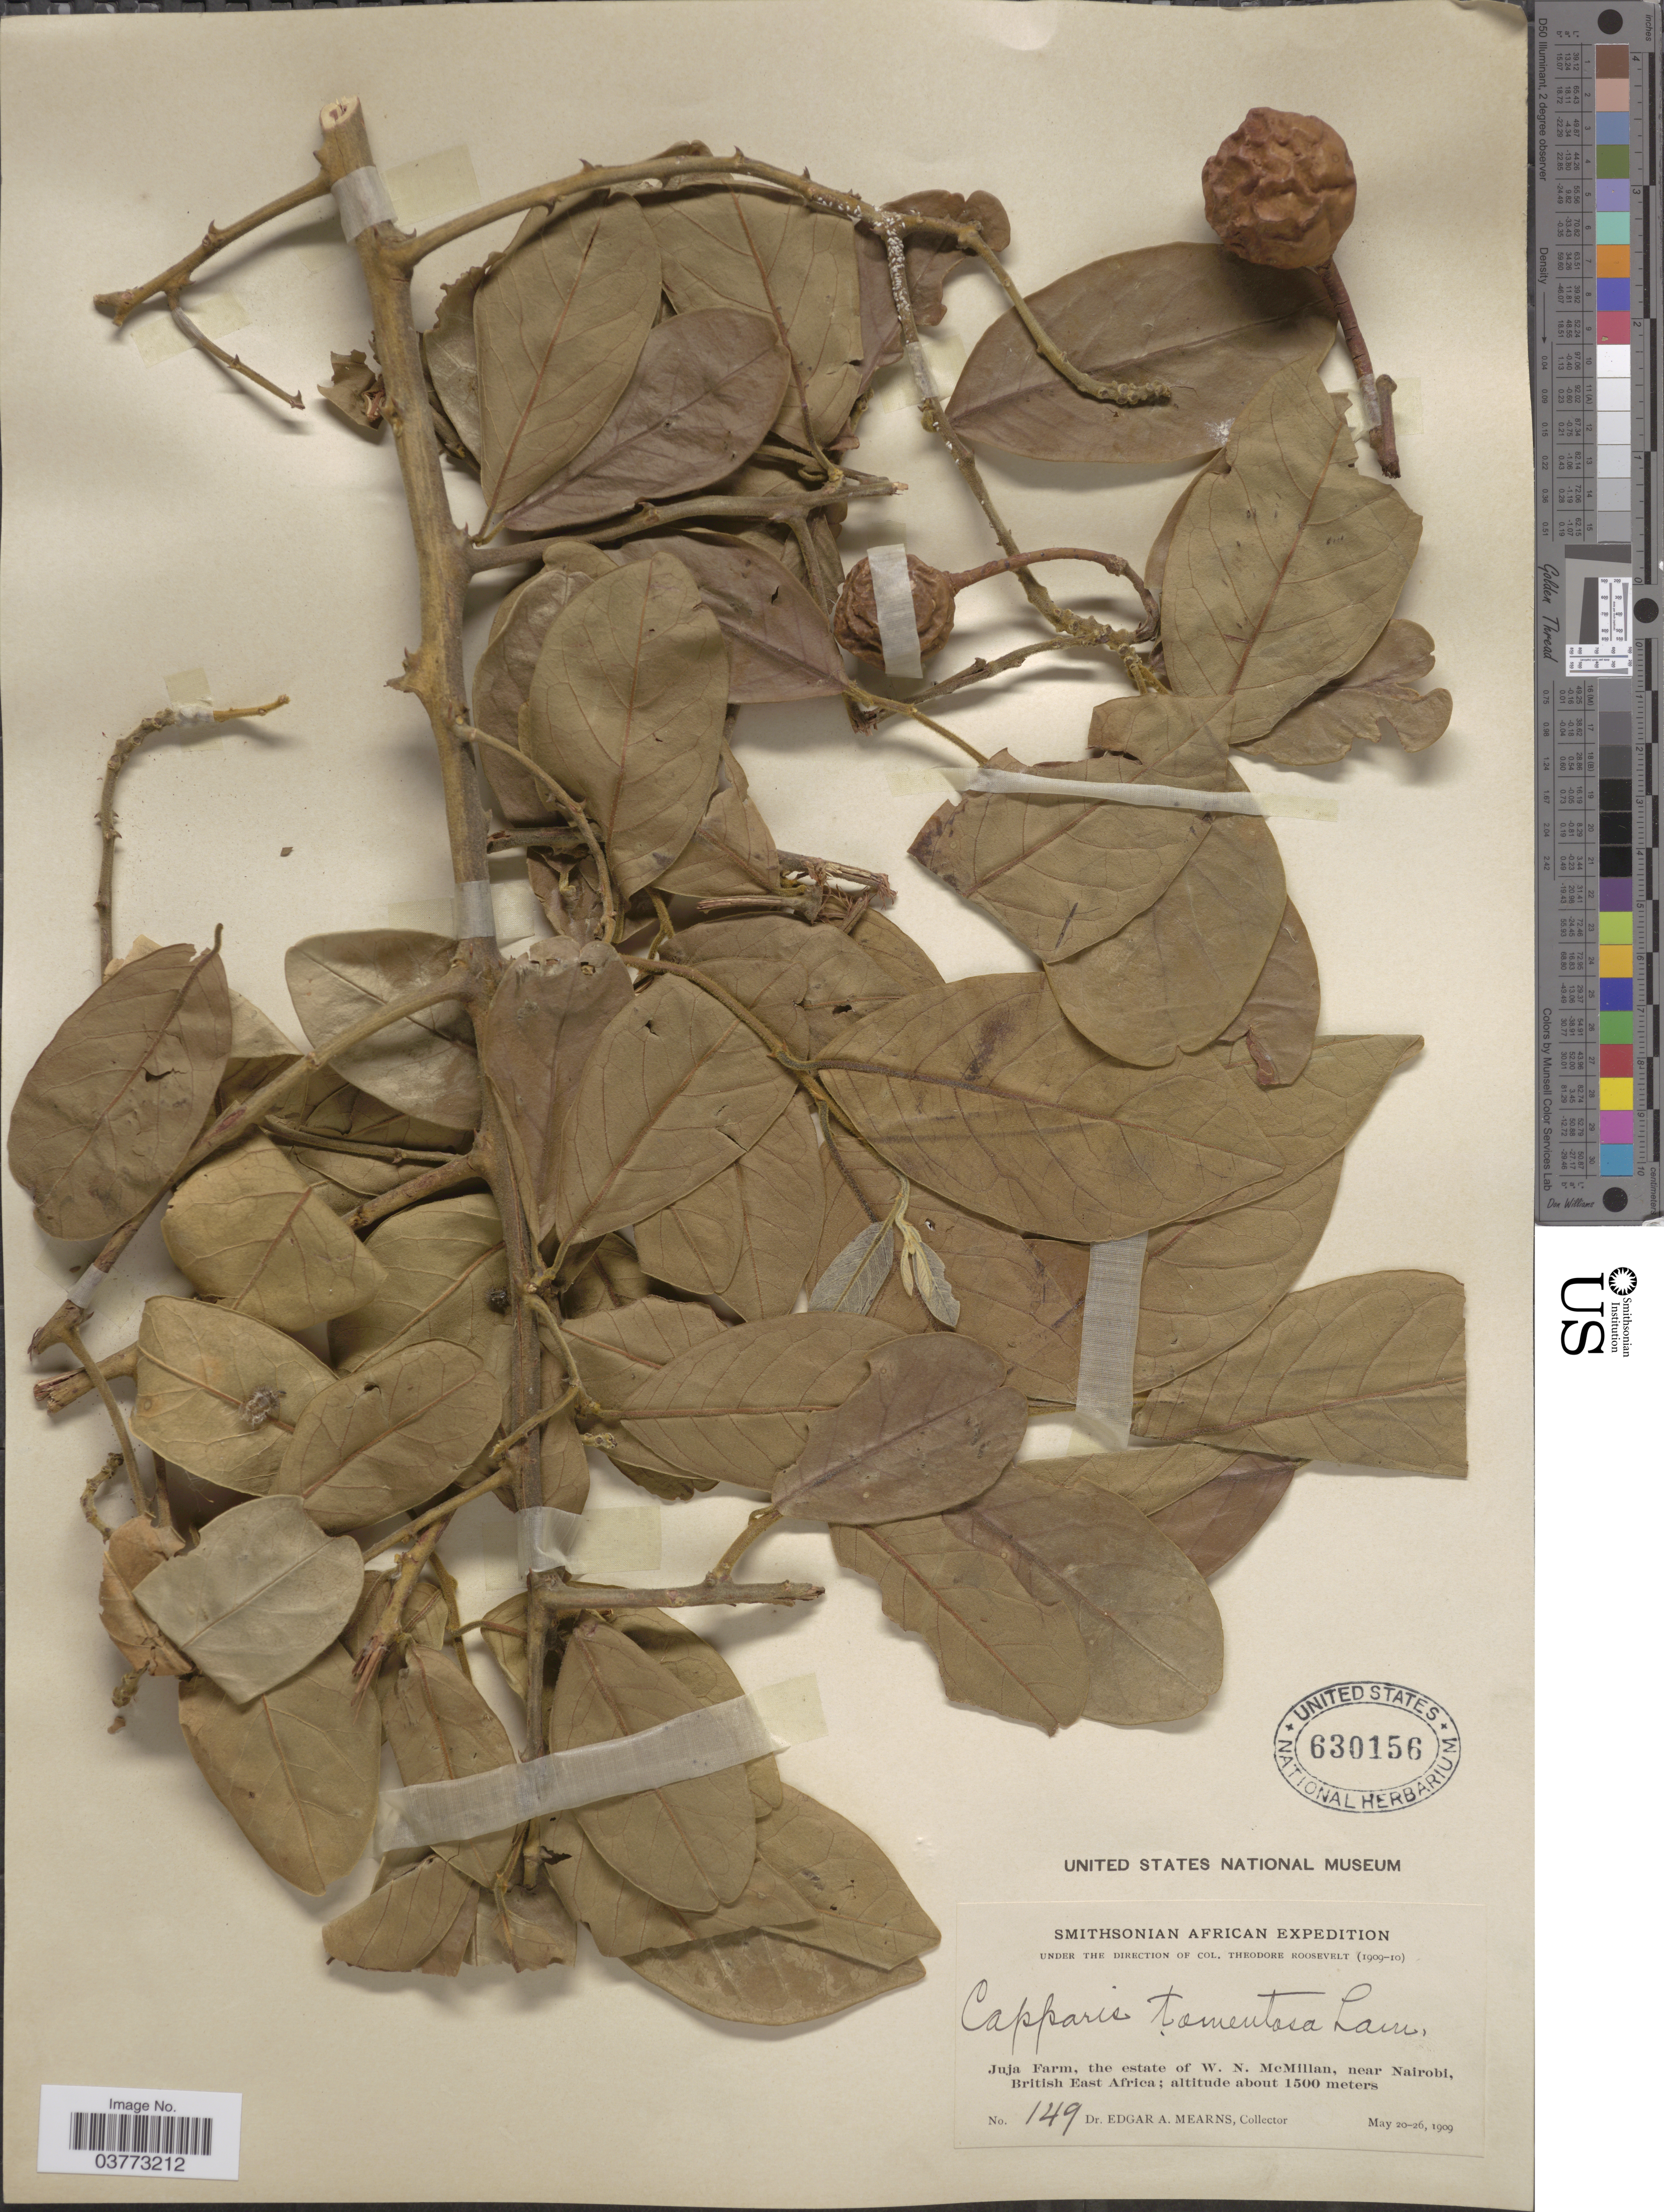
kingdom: Plantae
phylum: Tracheophyta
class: Magnoliopsida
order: Brassicales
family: Capparaceae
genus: Capparis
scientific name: Capparis tomentosa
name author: Lam.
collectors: E. A. Mearns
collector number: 149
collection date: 1909-05-20/1909-05-26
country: Kenya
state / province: Nairobi Area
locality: Juja Farm, the estate of W. N. McMillan, near Nairobi, British East Africa.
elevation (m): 1500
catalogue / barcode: US 630156